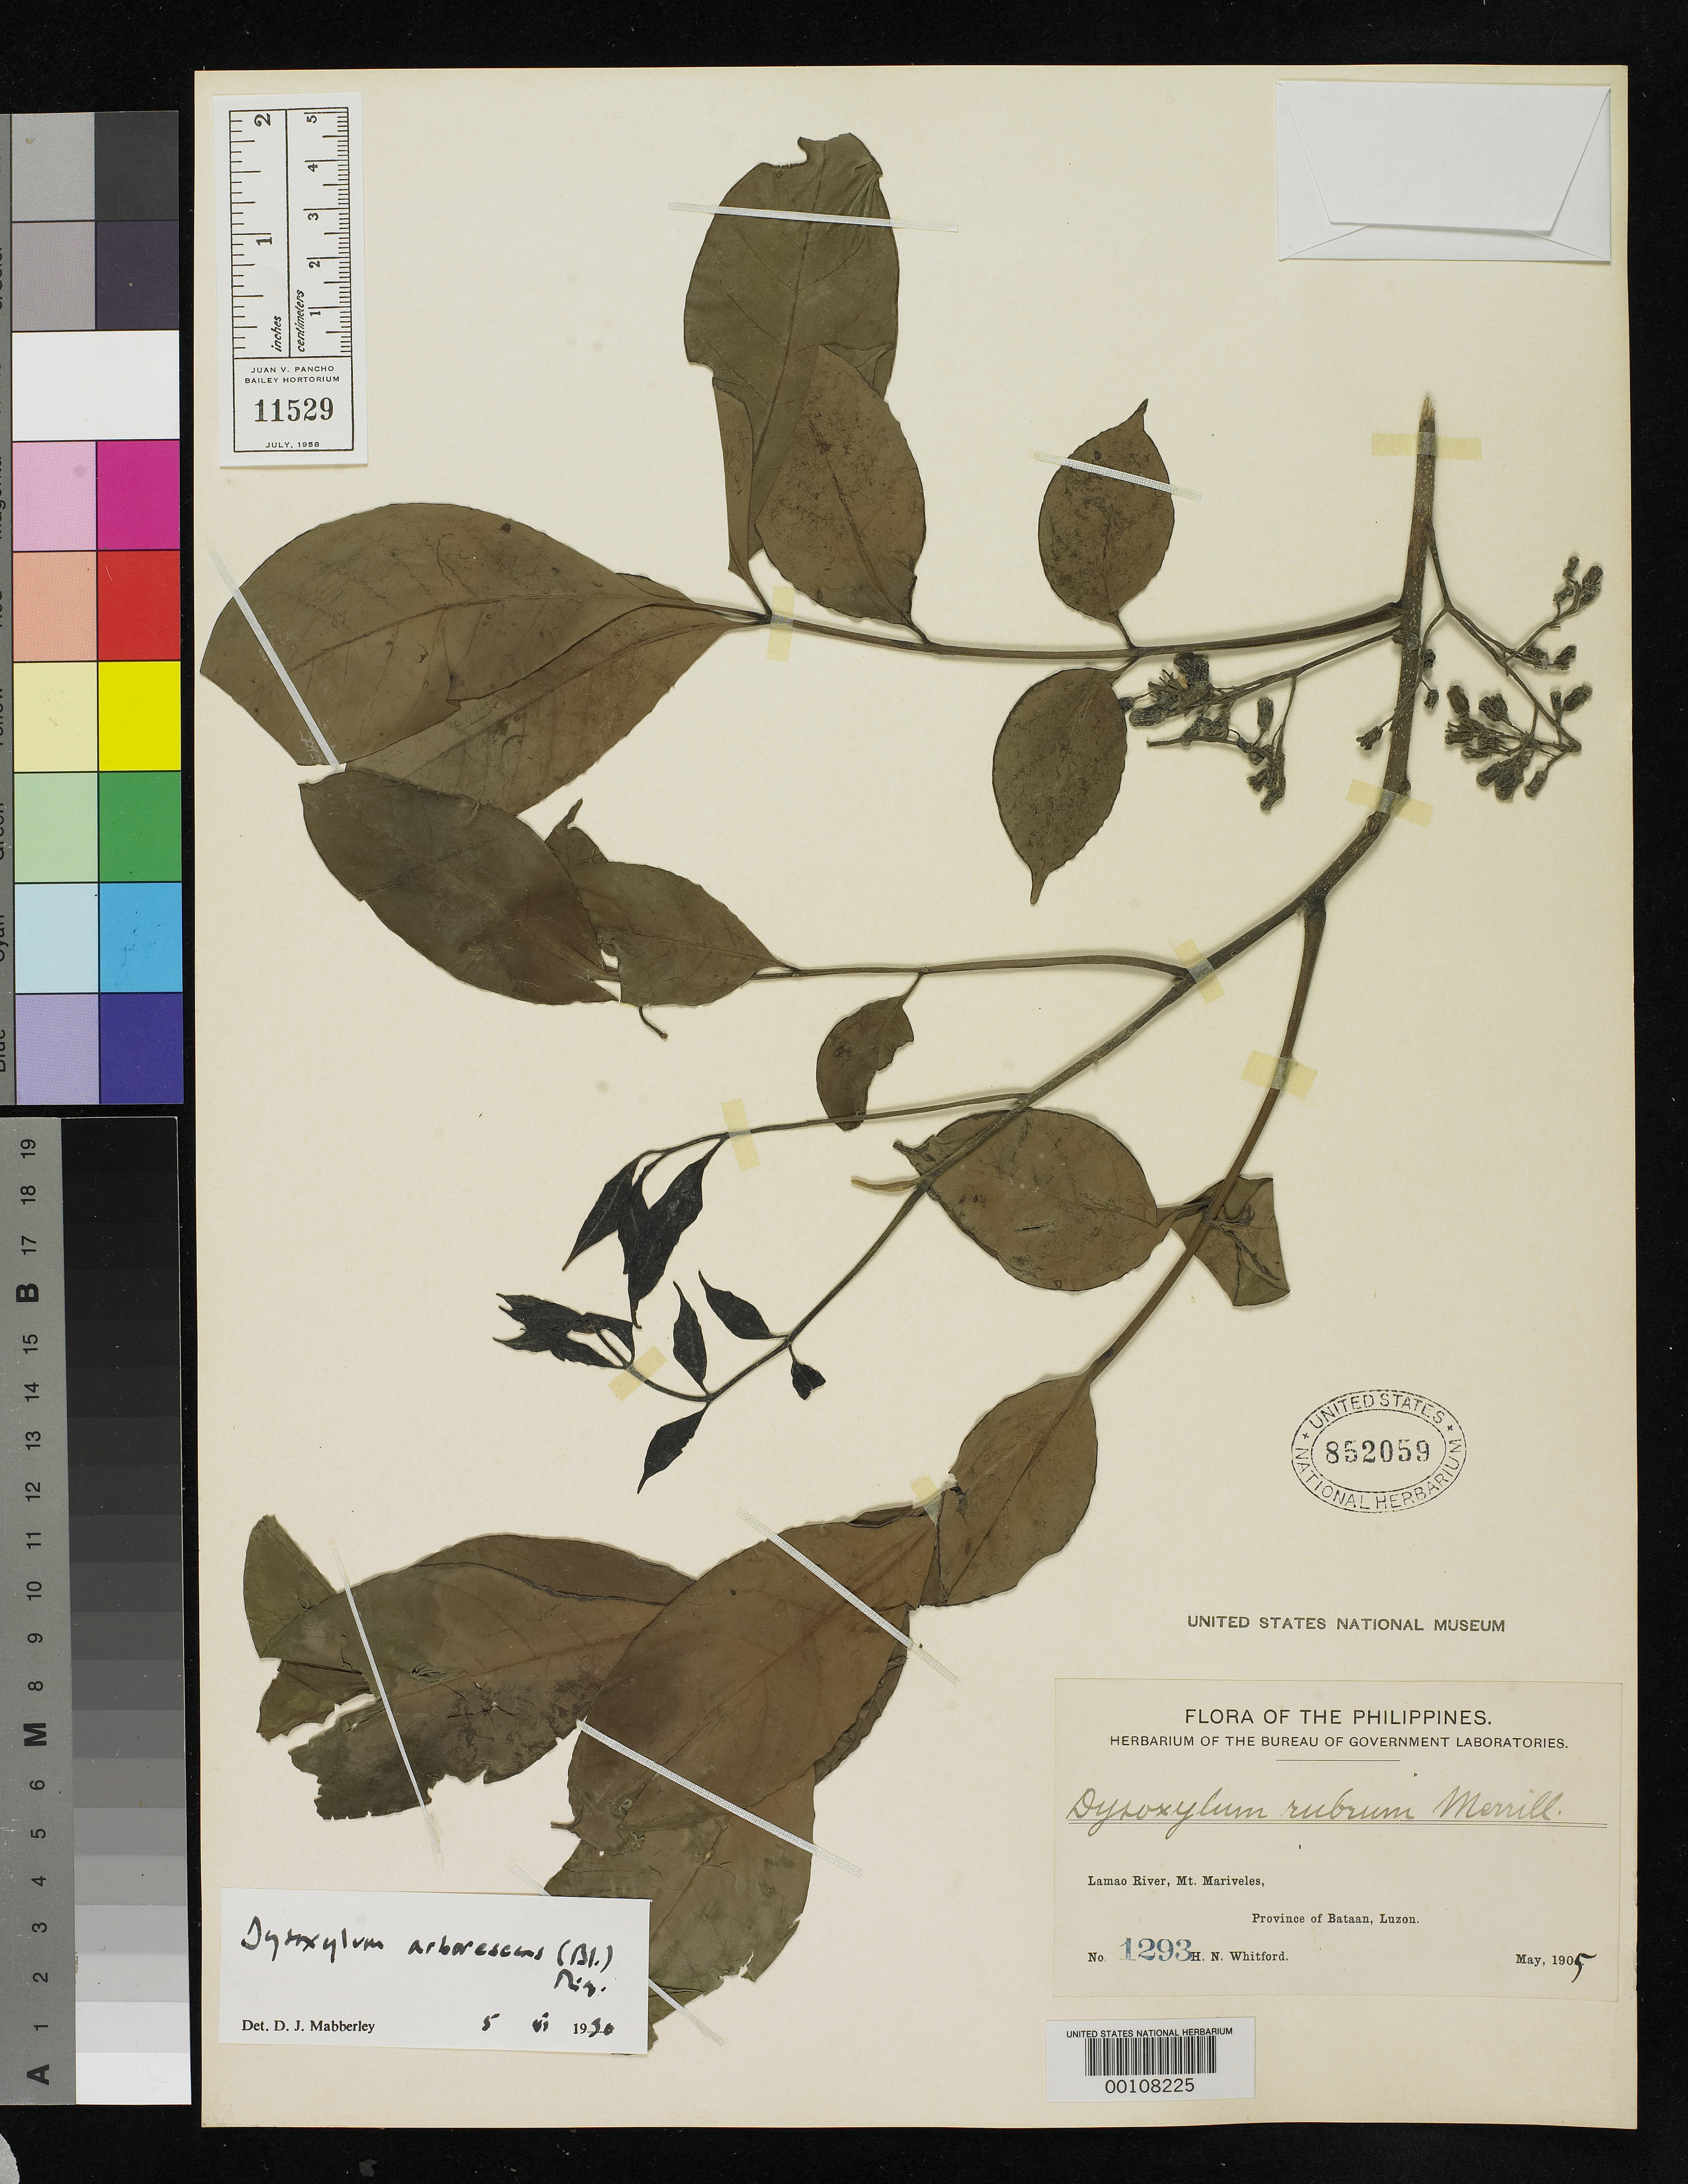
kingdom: Plantae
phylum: Tracheophyta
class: Magnoliopsida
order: Sapindales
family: Meliaceae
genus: Dysoxylum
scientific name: Dysoxylum rubrum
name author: Merr.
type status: Isotype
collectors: H. N. Whitford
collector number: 1293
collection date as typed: May 1905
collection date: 1905-05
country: Philippines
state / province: Central Luzon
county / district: Bataan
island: Luzon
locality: Lamao River, Mt Mariveles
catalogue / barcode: US 852059